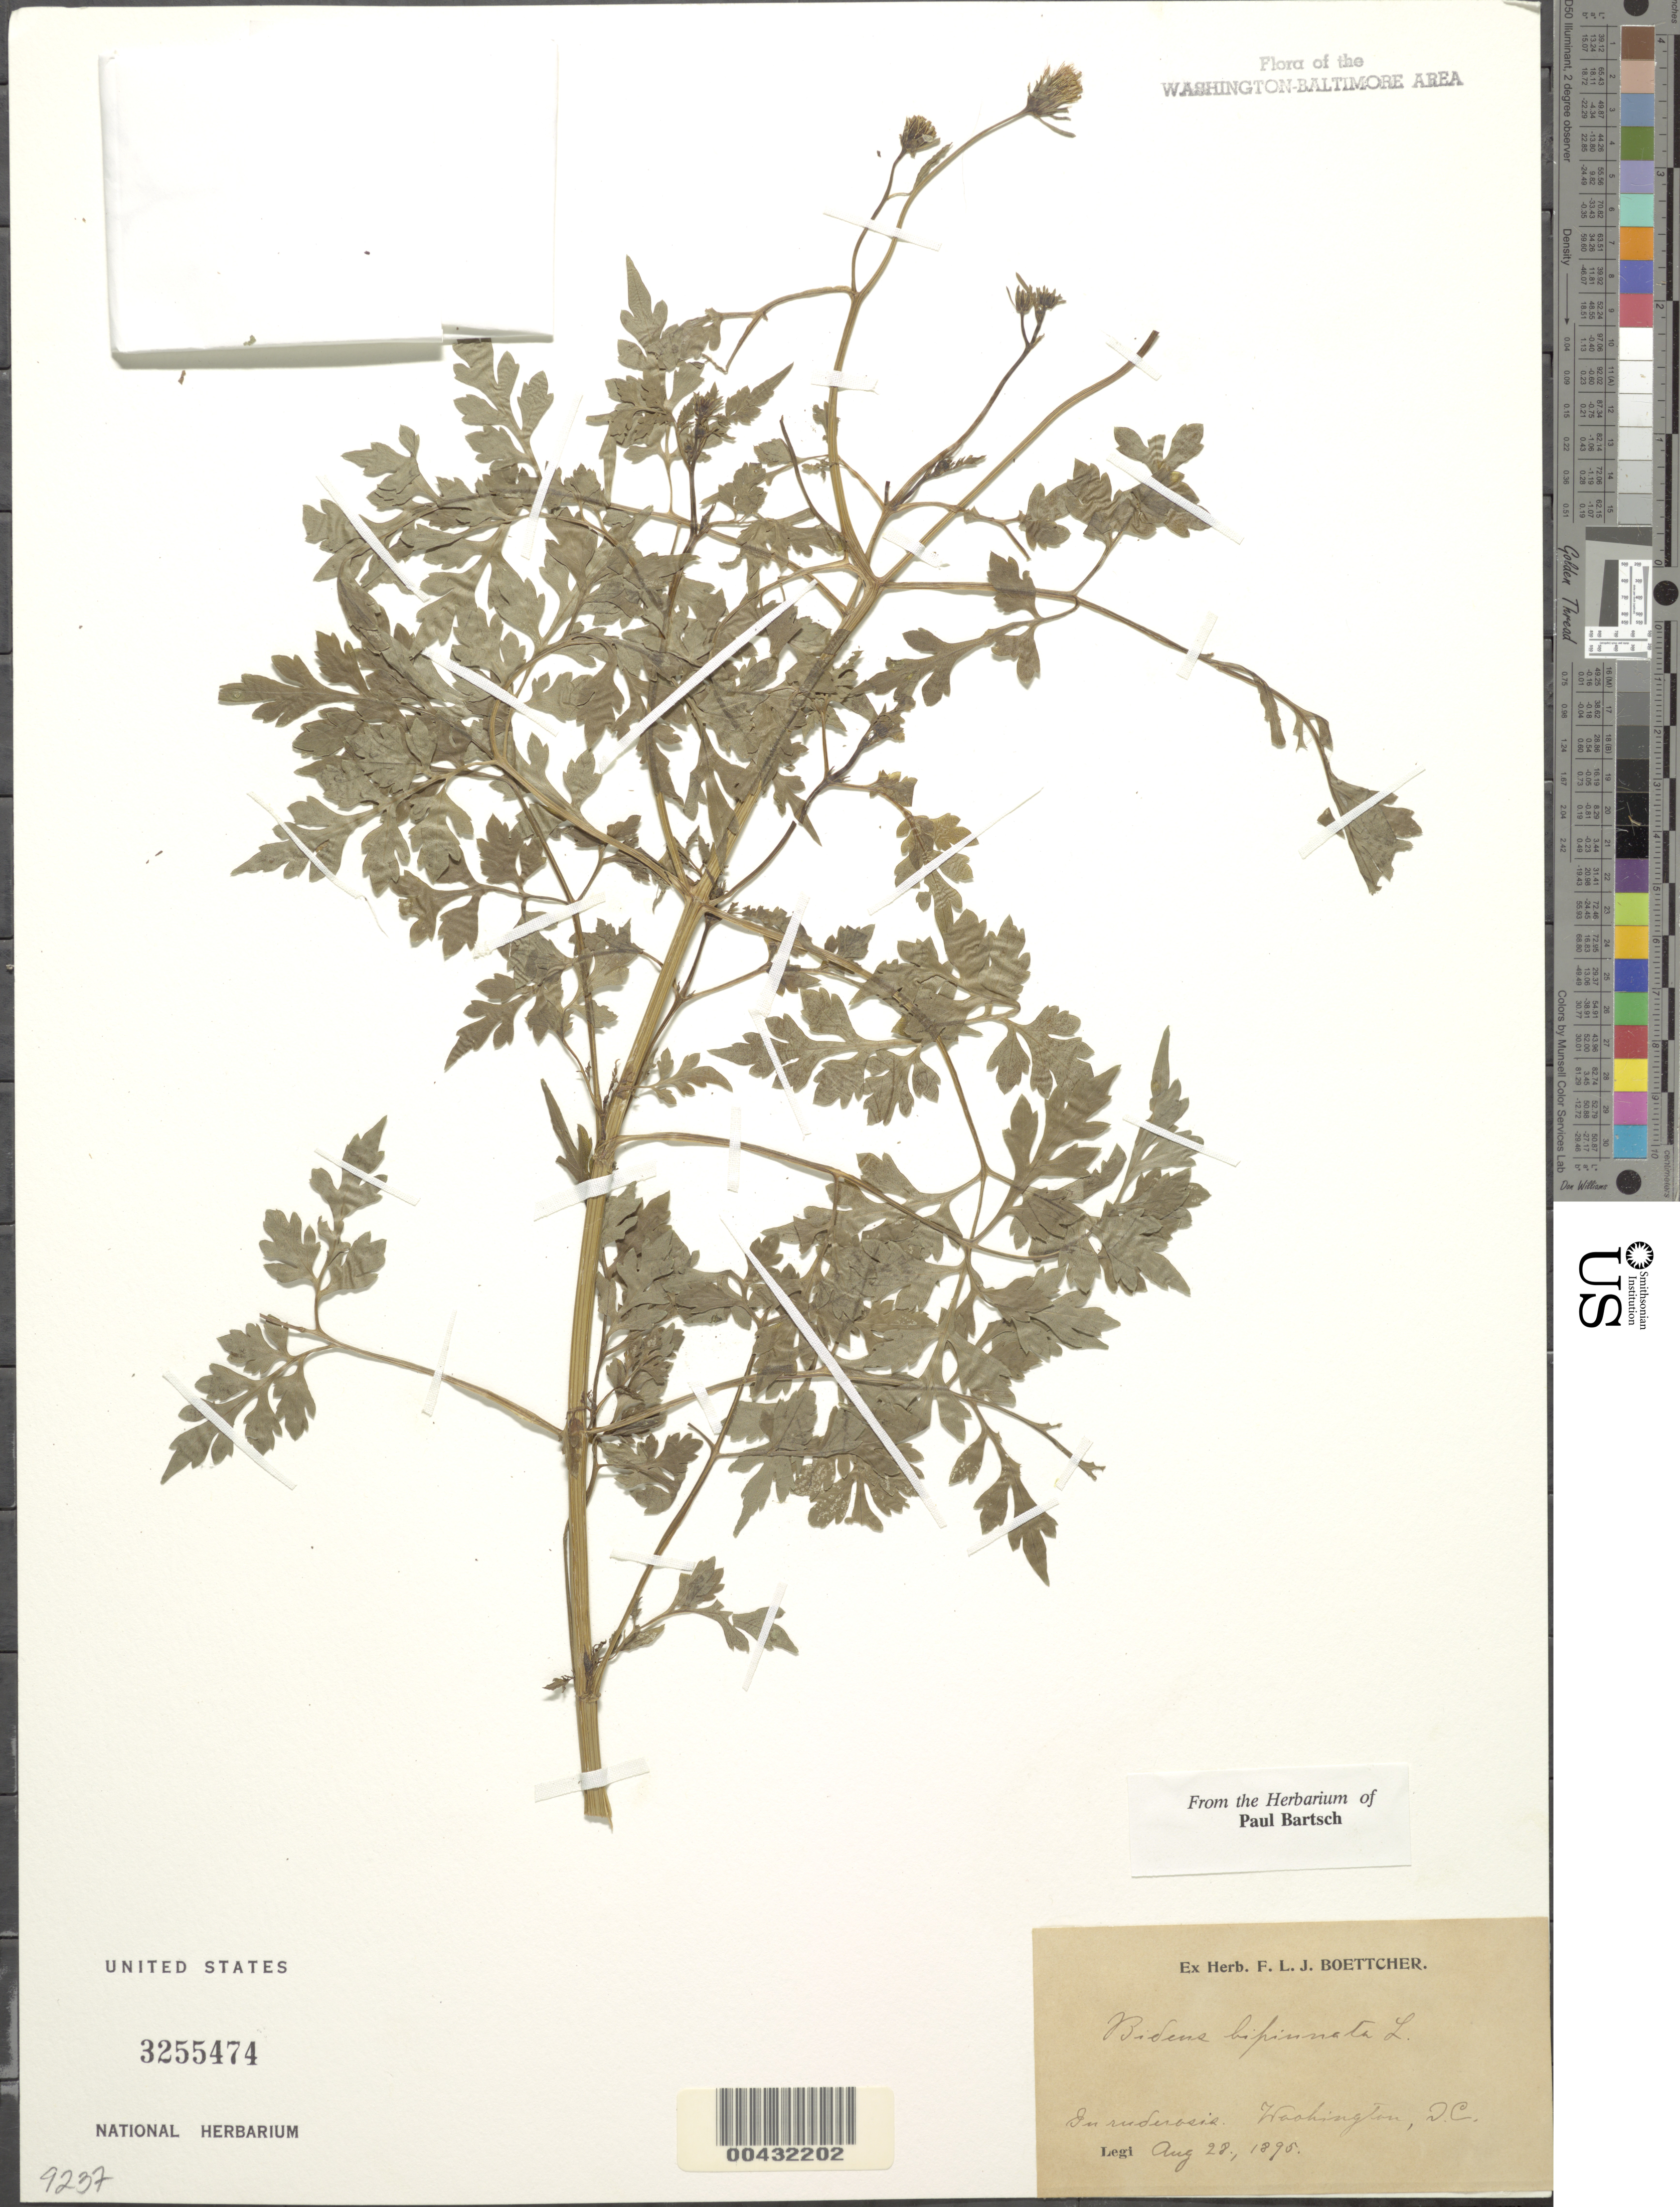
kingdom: Plantae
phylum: Tracheophyta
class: Magnoliopsida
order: Asterales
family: Asteraceae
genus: Bidens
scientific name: Bidens bipinnata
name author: L.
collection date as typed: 28 Aug 1895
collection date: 1895-08-28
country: United States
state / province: District of Columbia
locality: Washington DC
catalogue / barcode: US 3255474